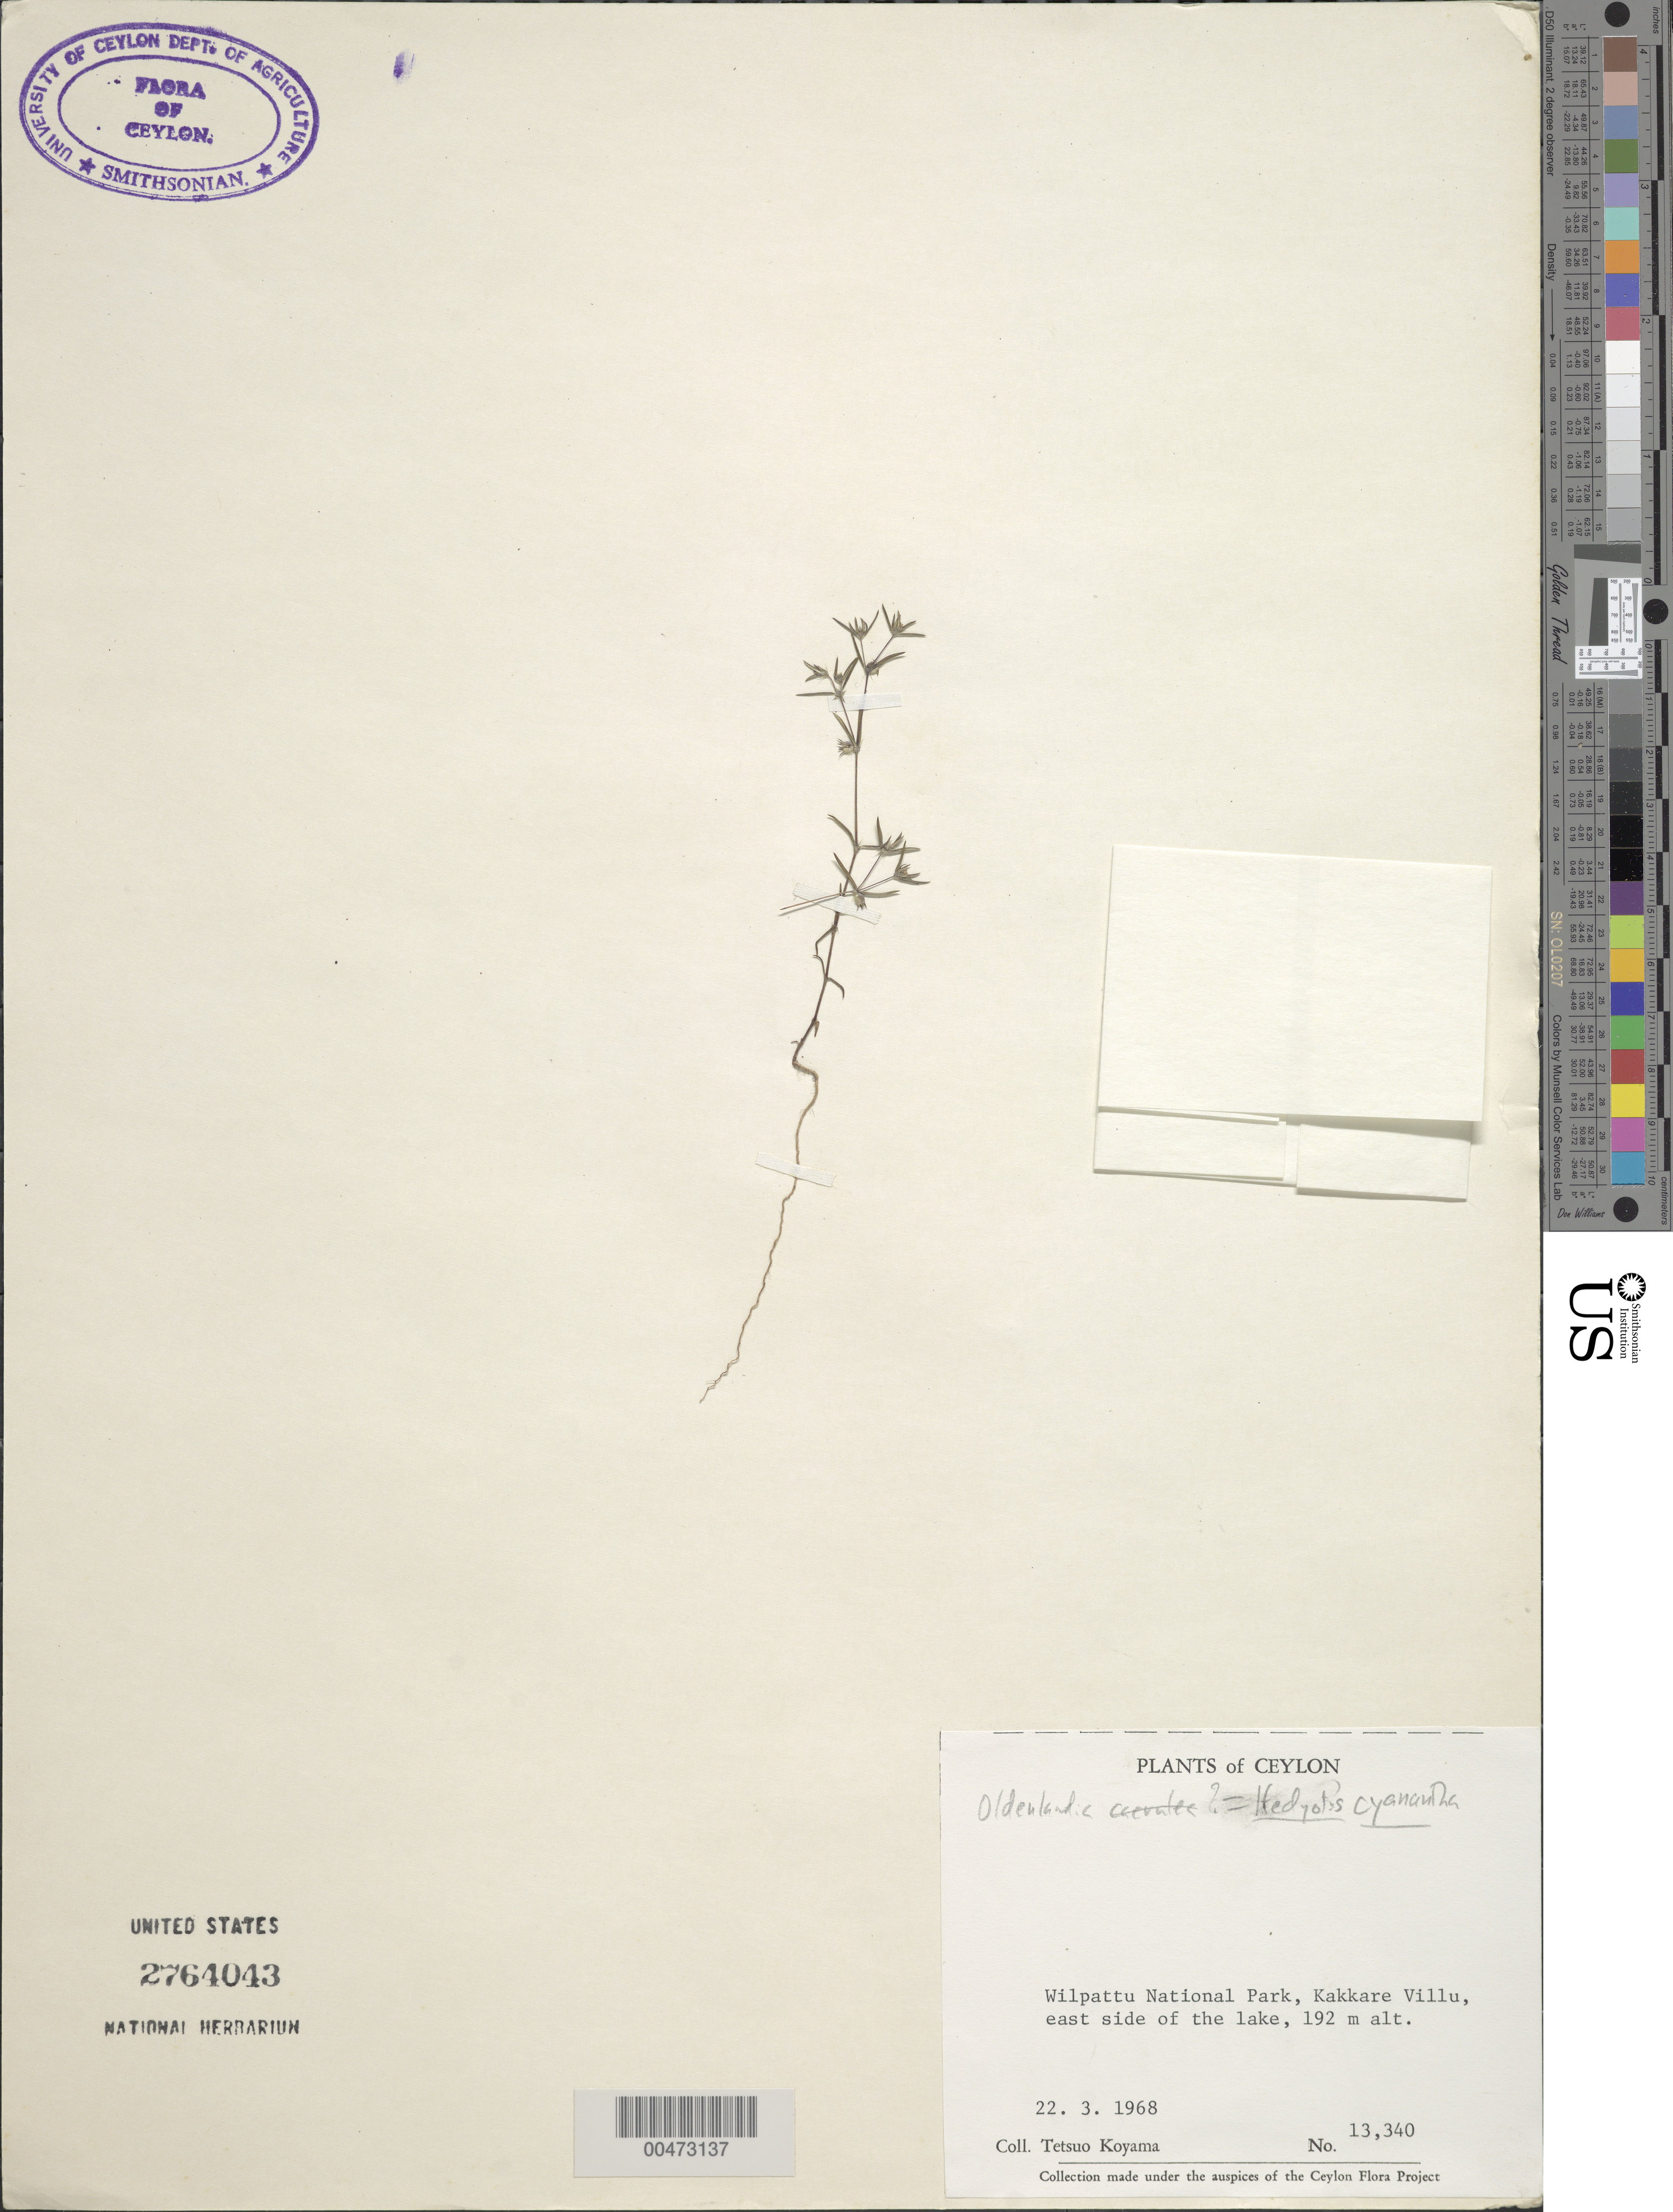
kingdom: Plantae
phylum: Tracheophyta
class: Magnoliopsida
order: Gentianales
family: Rubiaceae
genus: Scleromitrion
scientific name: Scleromitrion cyananthum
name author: (Kurz) Nandikar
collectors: T. Koyama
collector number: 13340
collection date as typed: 22 Mar 1968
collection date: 1968-03-22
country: Sri Lanka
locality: Wilpattu National Park, Kakkare Villu, E side of lake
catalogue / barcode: US 2764043